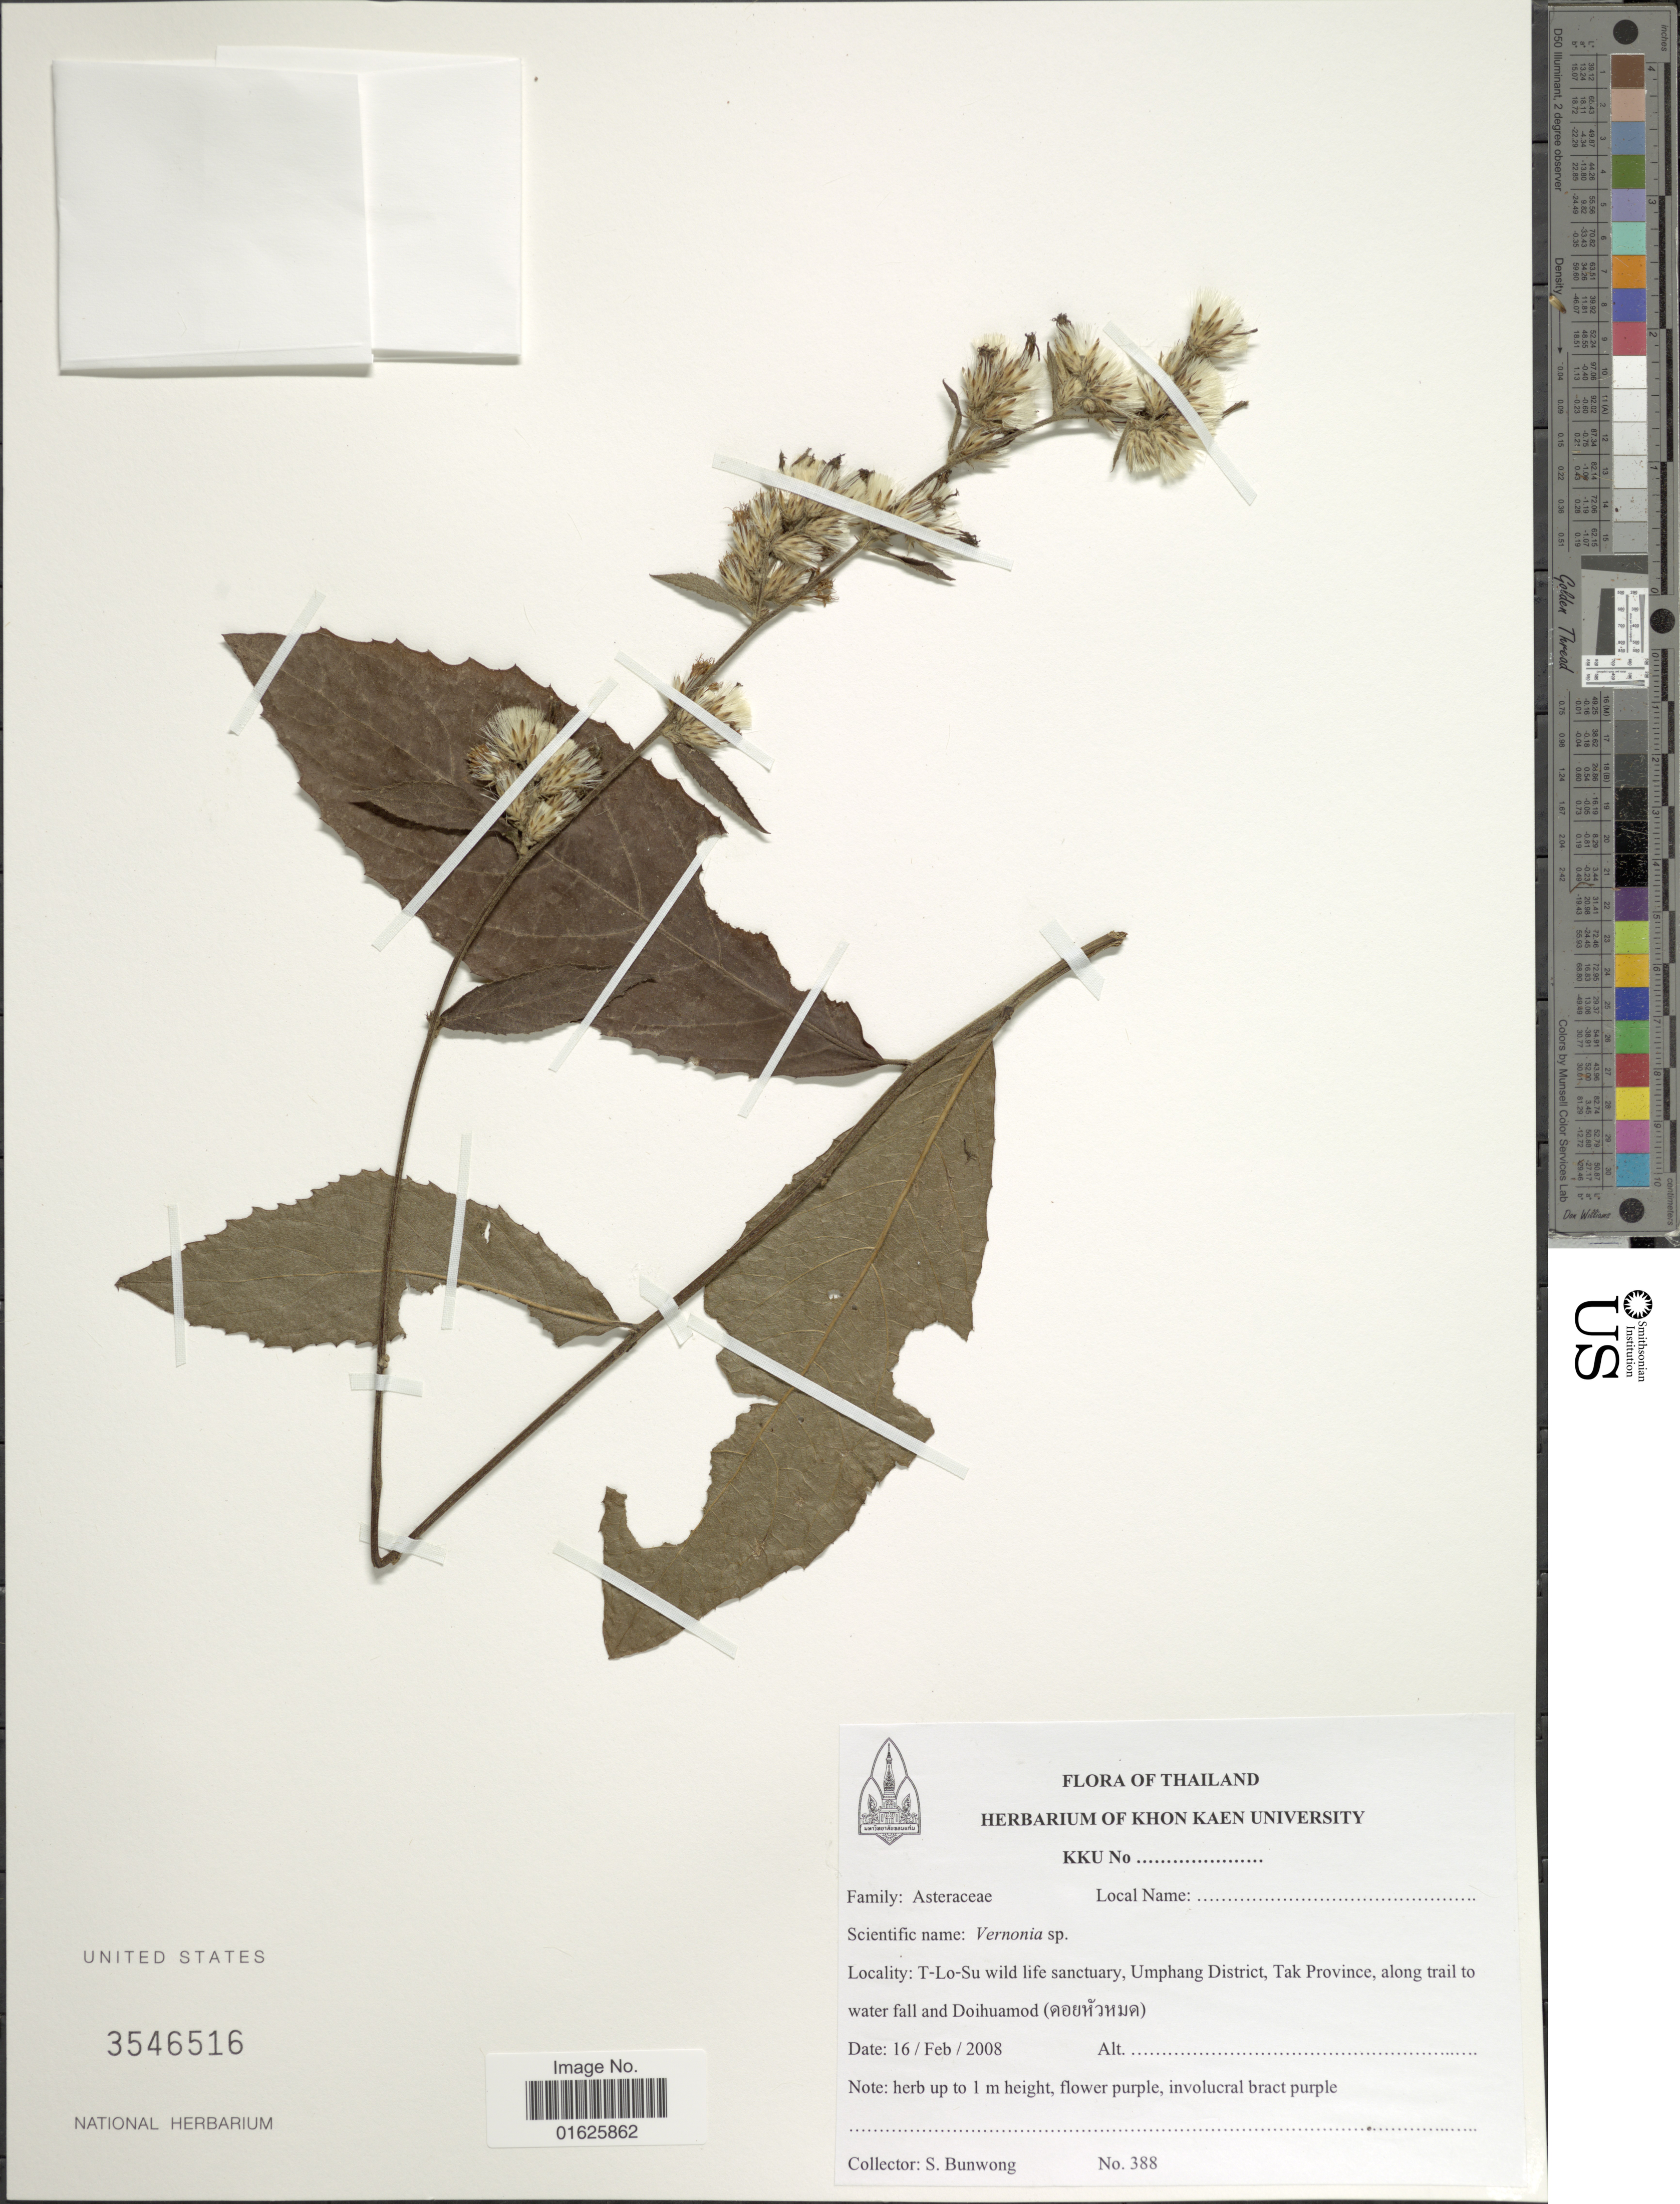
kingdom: Plantae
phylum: Tracheophyta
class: Magnoliopsida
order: Asterales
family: Asteraceae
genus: Acilepis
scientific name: Acilepis sp.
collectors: S. Bunwong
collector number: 388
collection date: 2008-02-16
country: Thailand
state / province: Tak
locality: T-Lo-Su wild life sanctuary, Umphang District, Tak Province, along trail to waterfall and Doihuamod (X)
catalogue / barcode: US 3546516